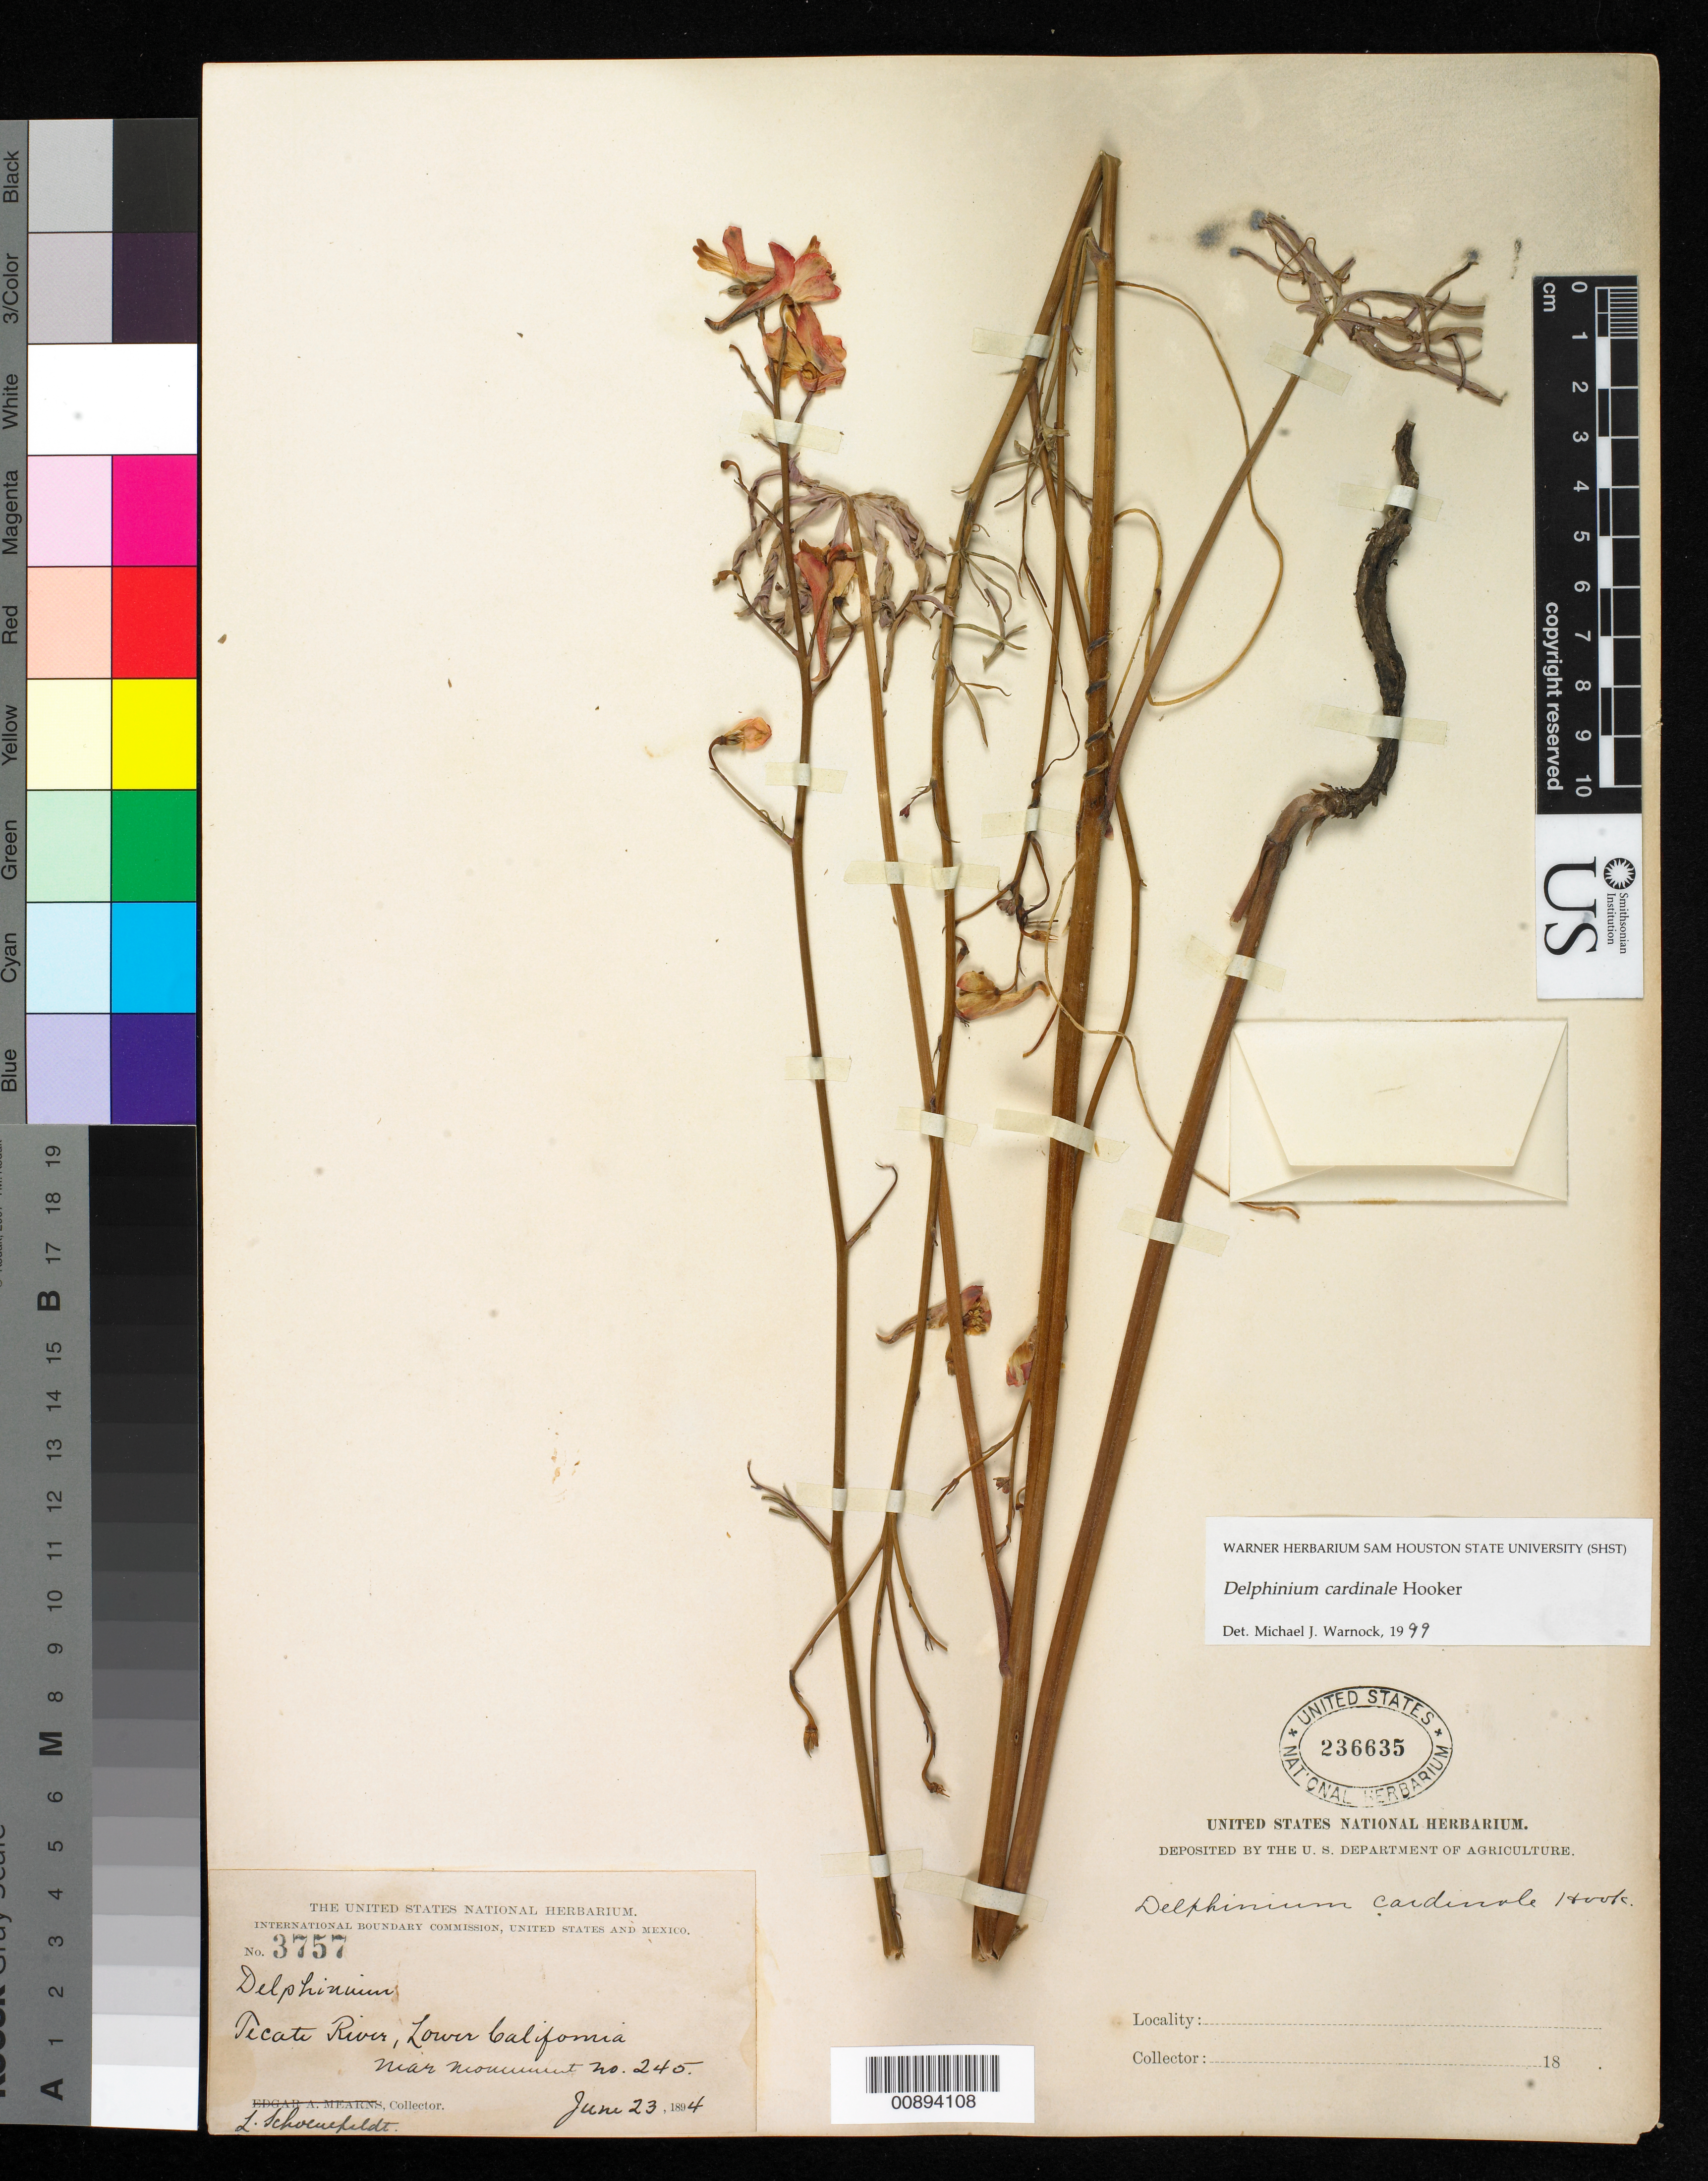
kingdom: Plantae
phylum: Tracheophyta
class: Magnoliopsida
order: Ranunculales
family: Ranunculaceae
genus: Delphinium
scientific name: Delphinium cardinale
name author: Hook.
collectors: L. Schoenfeldt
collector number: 3757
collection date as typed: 23 Jun 1894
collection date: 1894-06-23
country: Mexico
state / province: Baja California Norte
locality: Tecxate River, Baja California, near Monument no. 245.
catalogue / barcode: US 236635